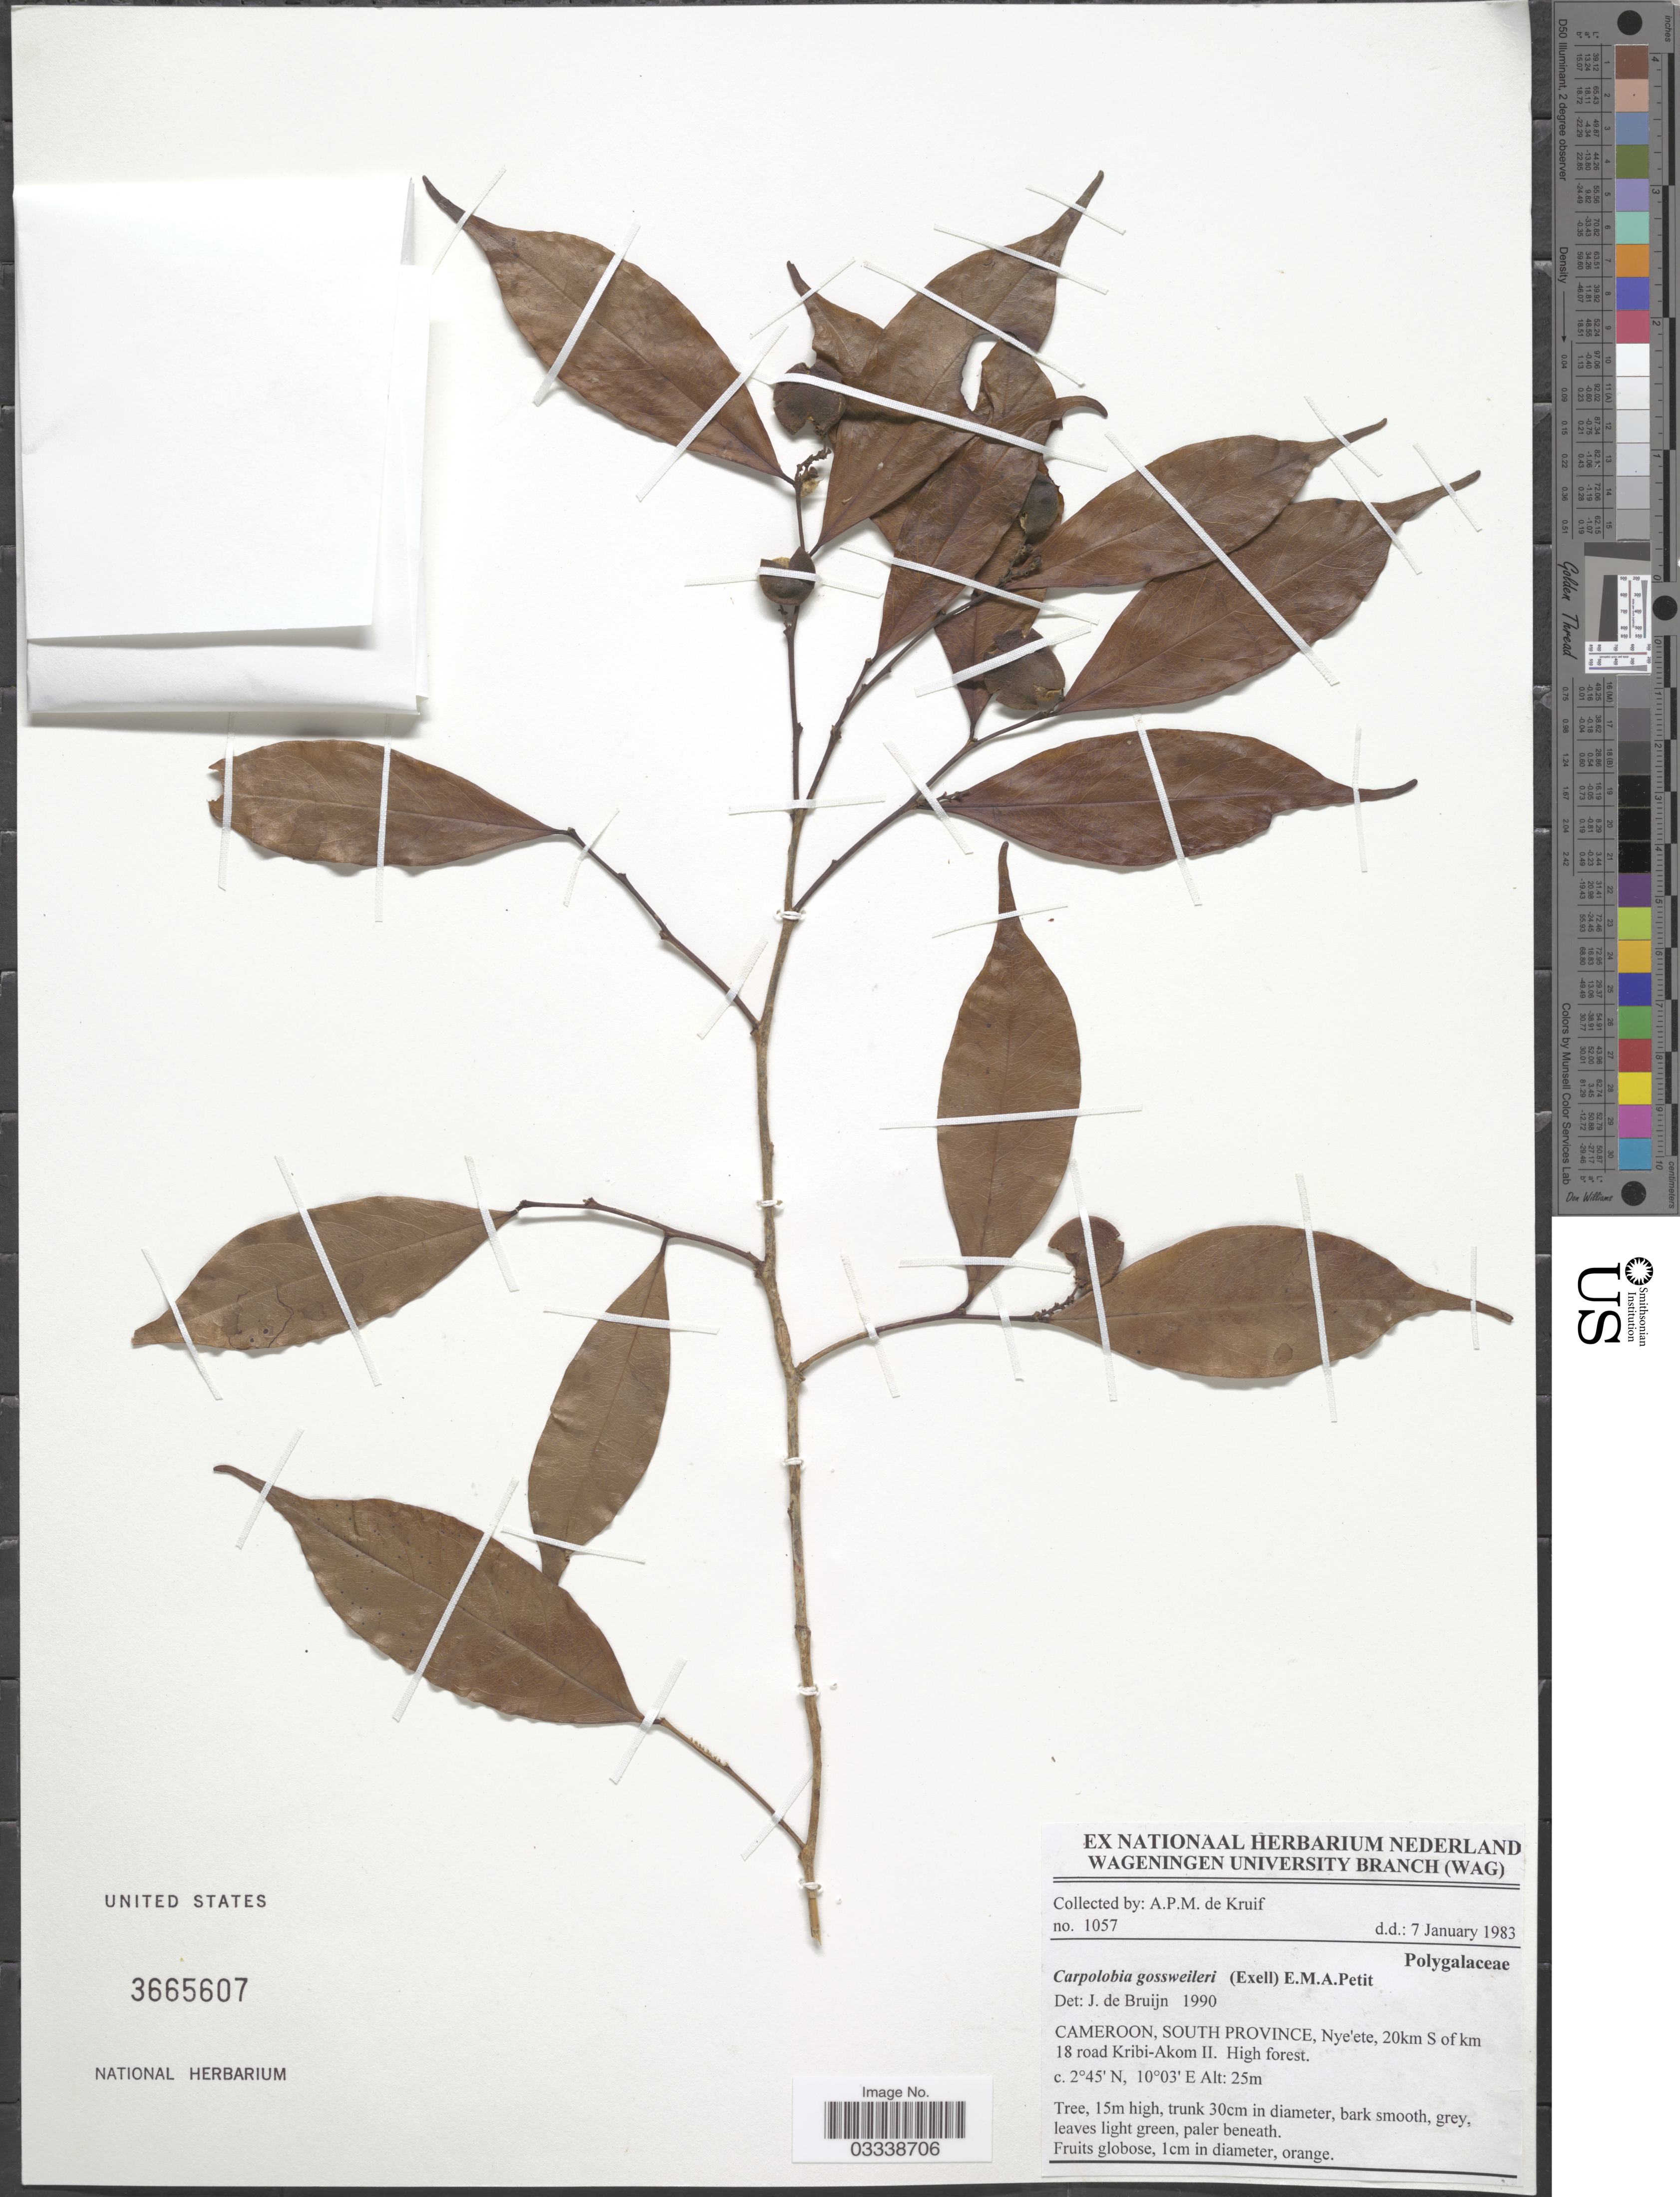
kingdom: Plantae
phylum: Tracheophyta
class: Magnoliopsida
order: Fabales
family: Polygalaceae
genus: Carpolobia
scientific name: Carpolobia gossweileri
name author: (Exell) E.M.A. Petit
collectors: A. P. de Kruif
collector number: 1057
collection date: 1983-01-07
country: Cameroon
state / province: Sud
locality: South Province, Nye'ete, 20km S of km 18 road Kribi-Akom II.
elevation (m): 25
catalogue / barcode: US 3665607